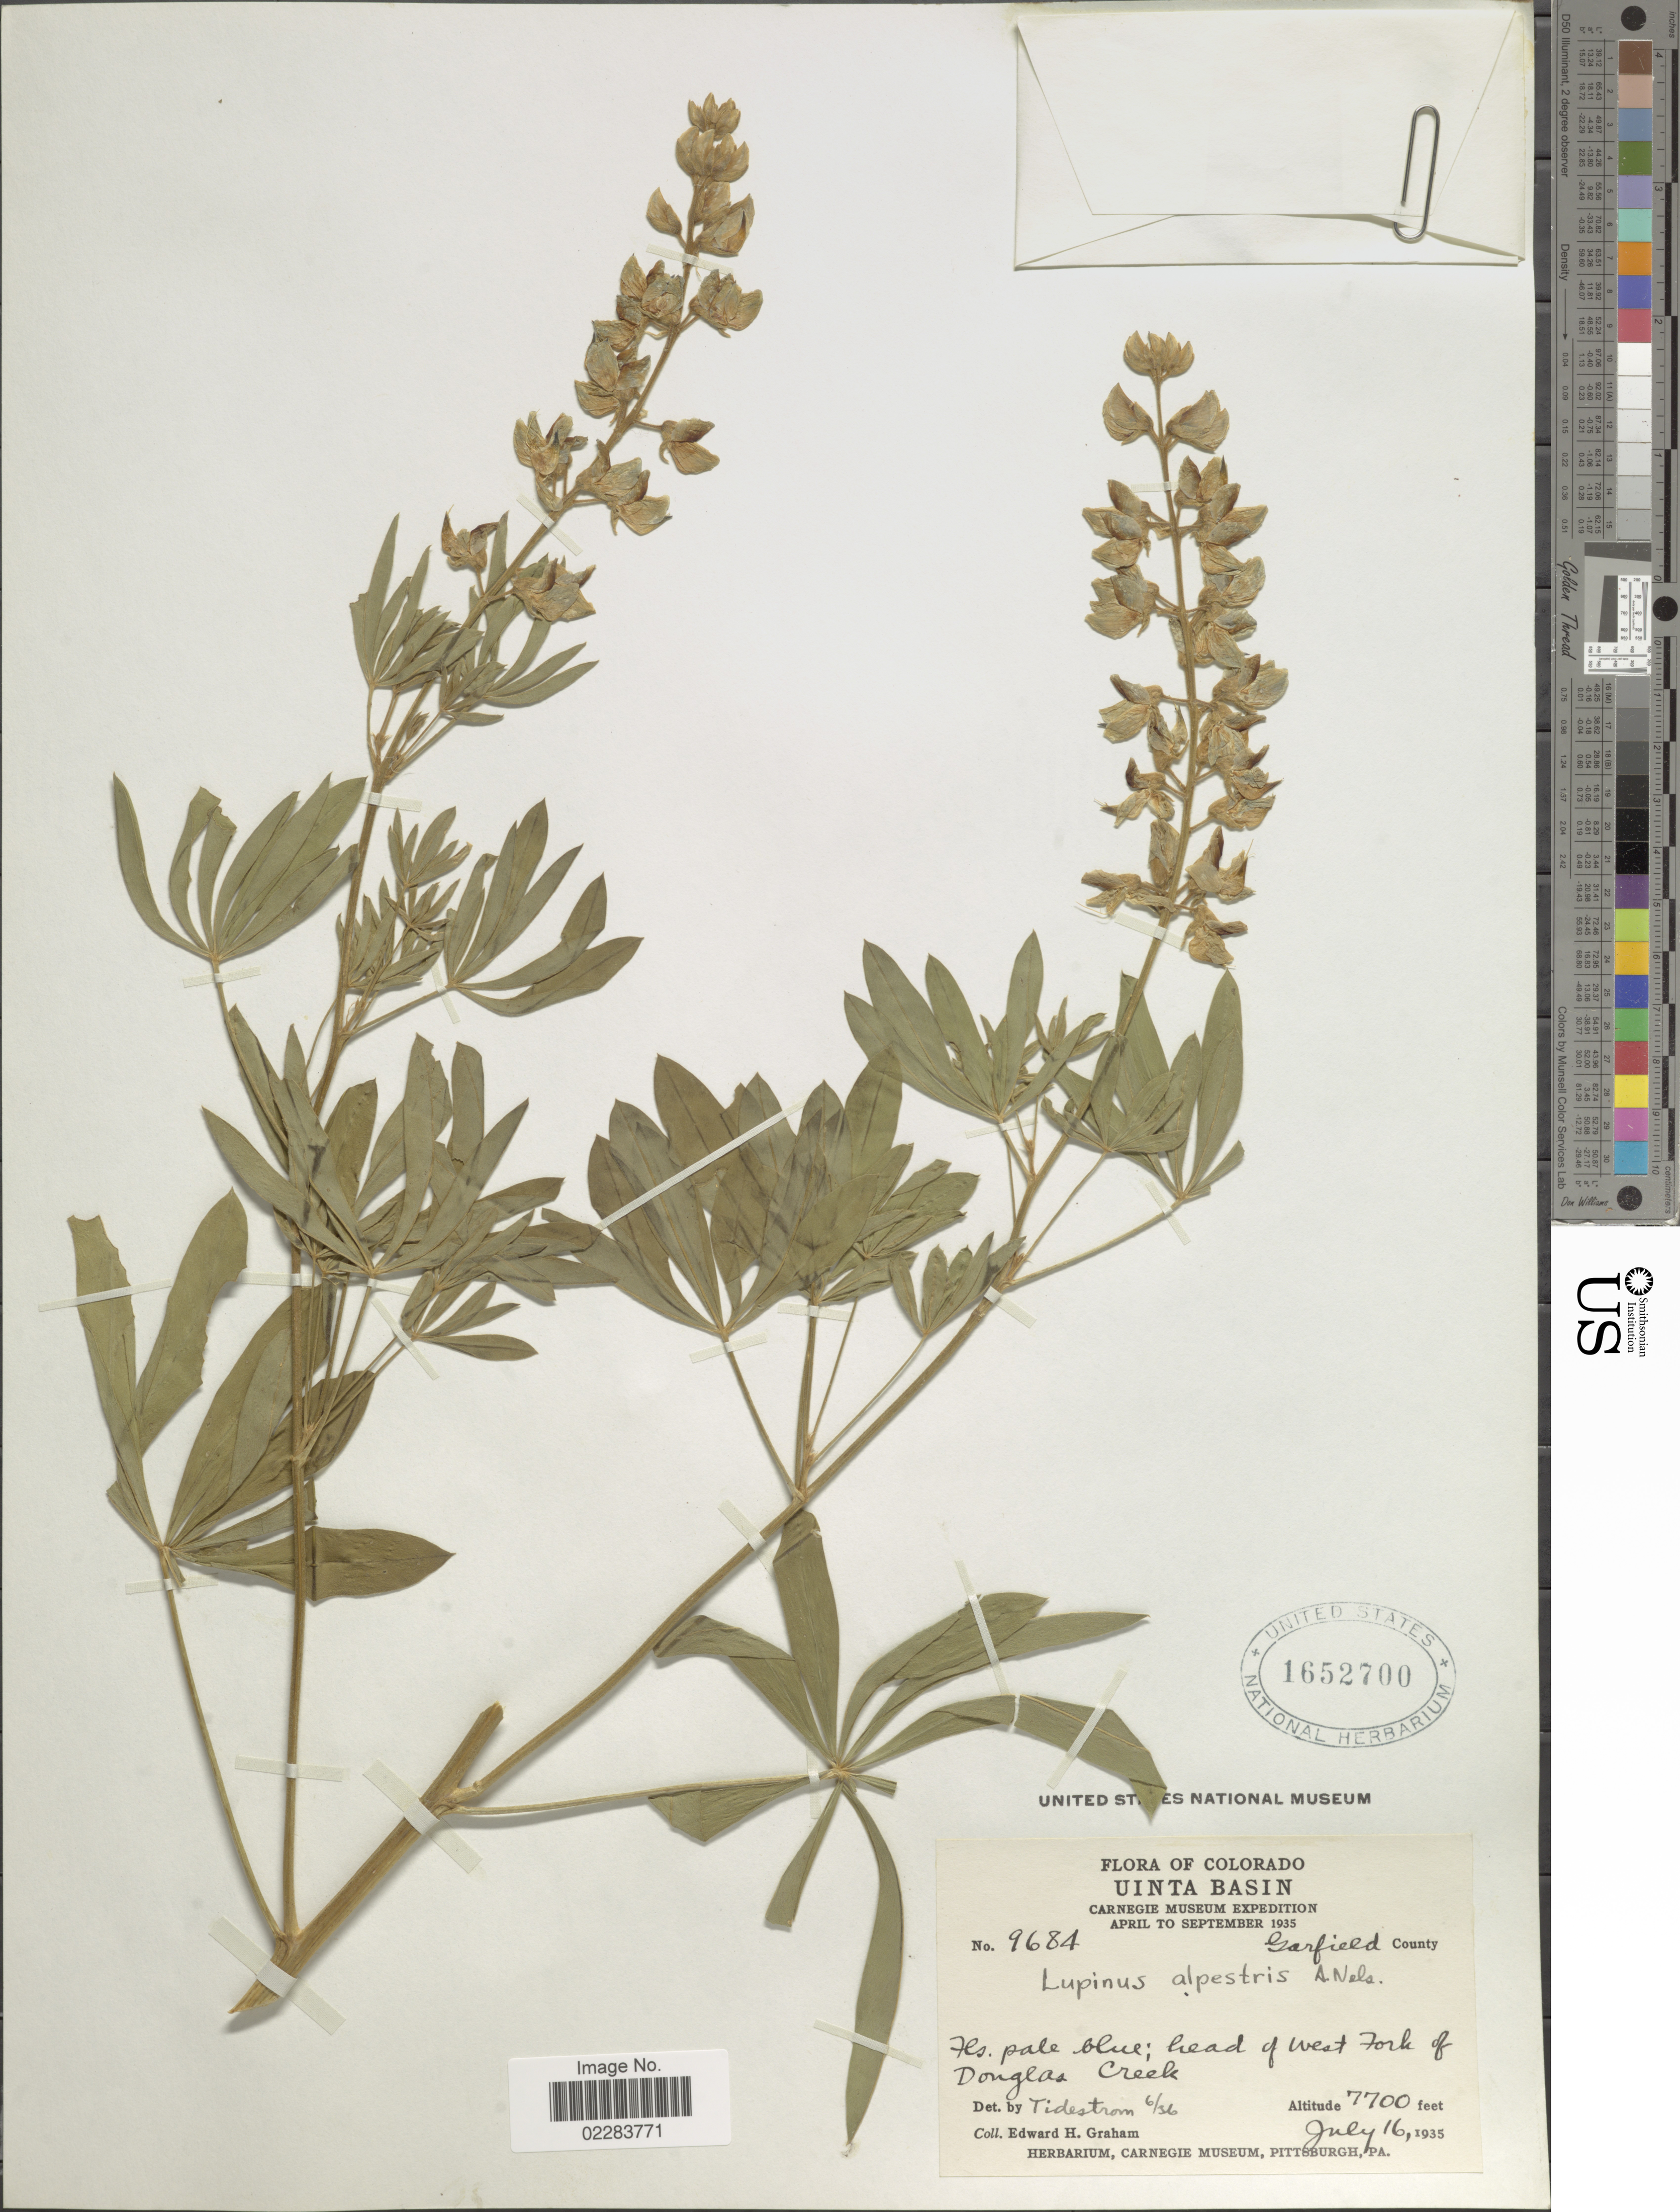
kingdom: Plantae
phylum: Tracheophyta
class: Magnoliopsida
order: Fabales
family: Fabaceae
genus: Lupinus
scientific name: Lupinus alpestris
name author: A. Nelson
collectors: E. H. Graham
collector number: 9684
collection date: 1935-07-16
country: United States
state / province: Colorado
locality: Uibnta Basin. head of West Fork of Douglas Creek.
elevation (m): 2347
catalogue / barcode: US 1652700